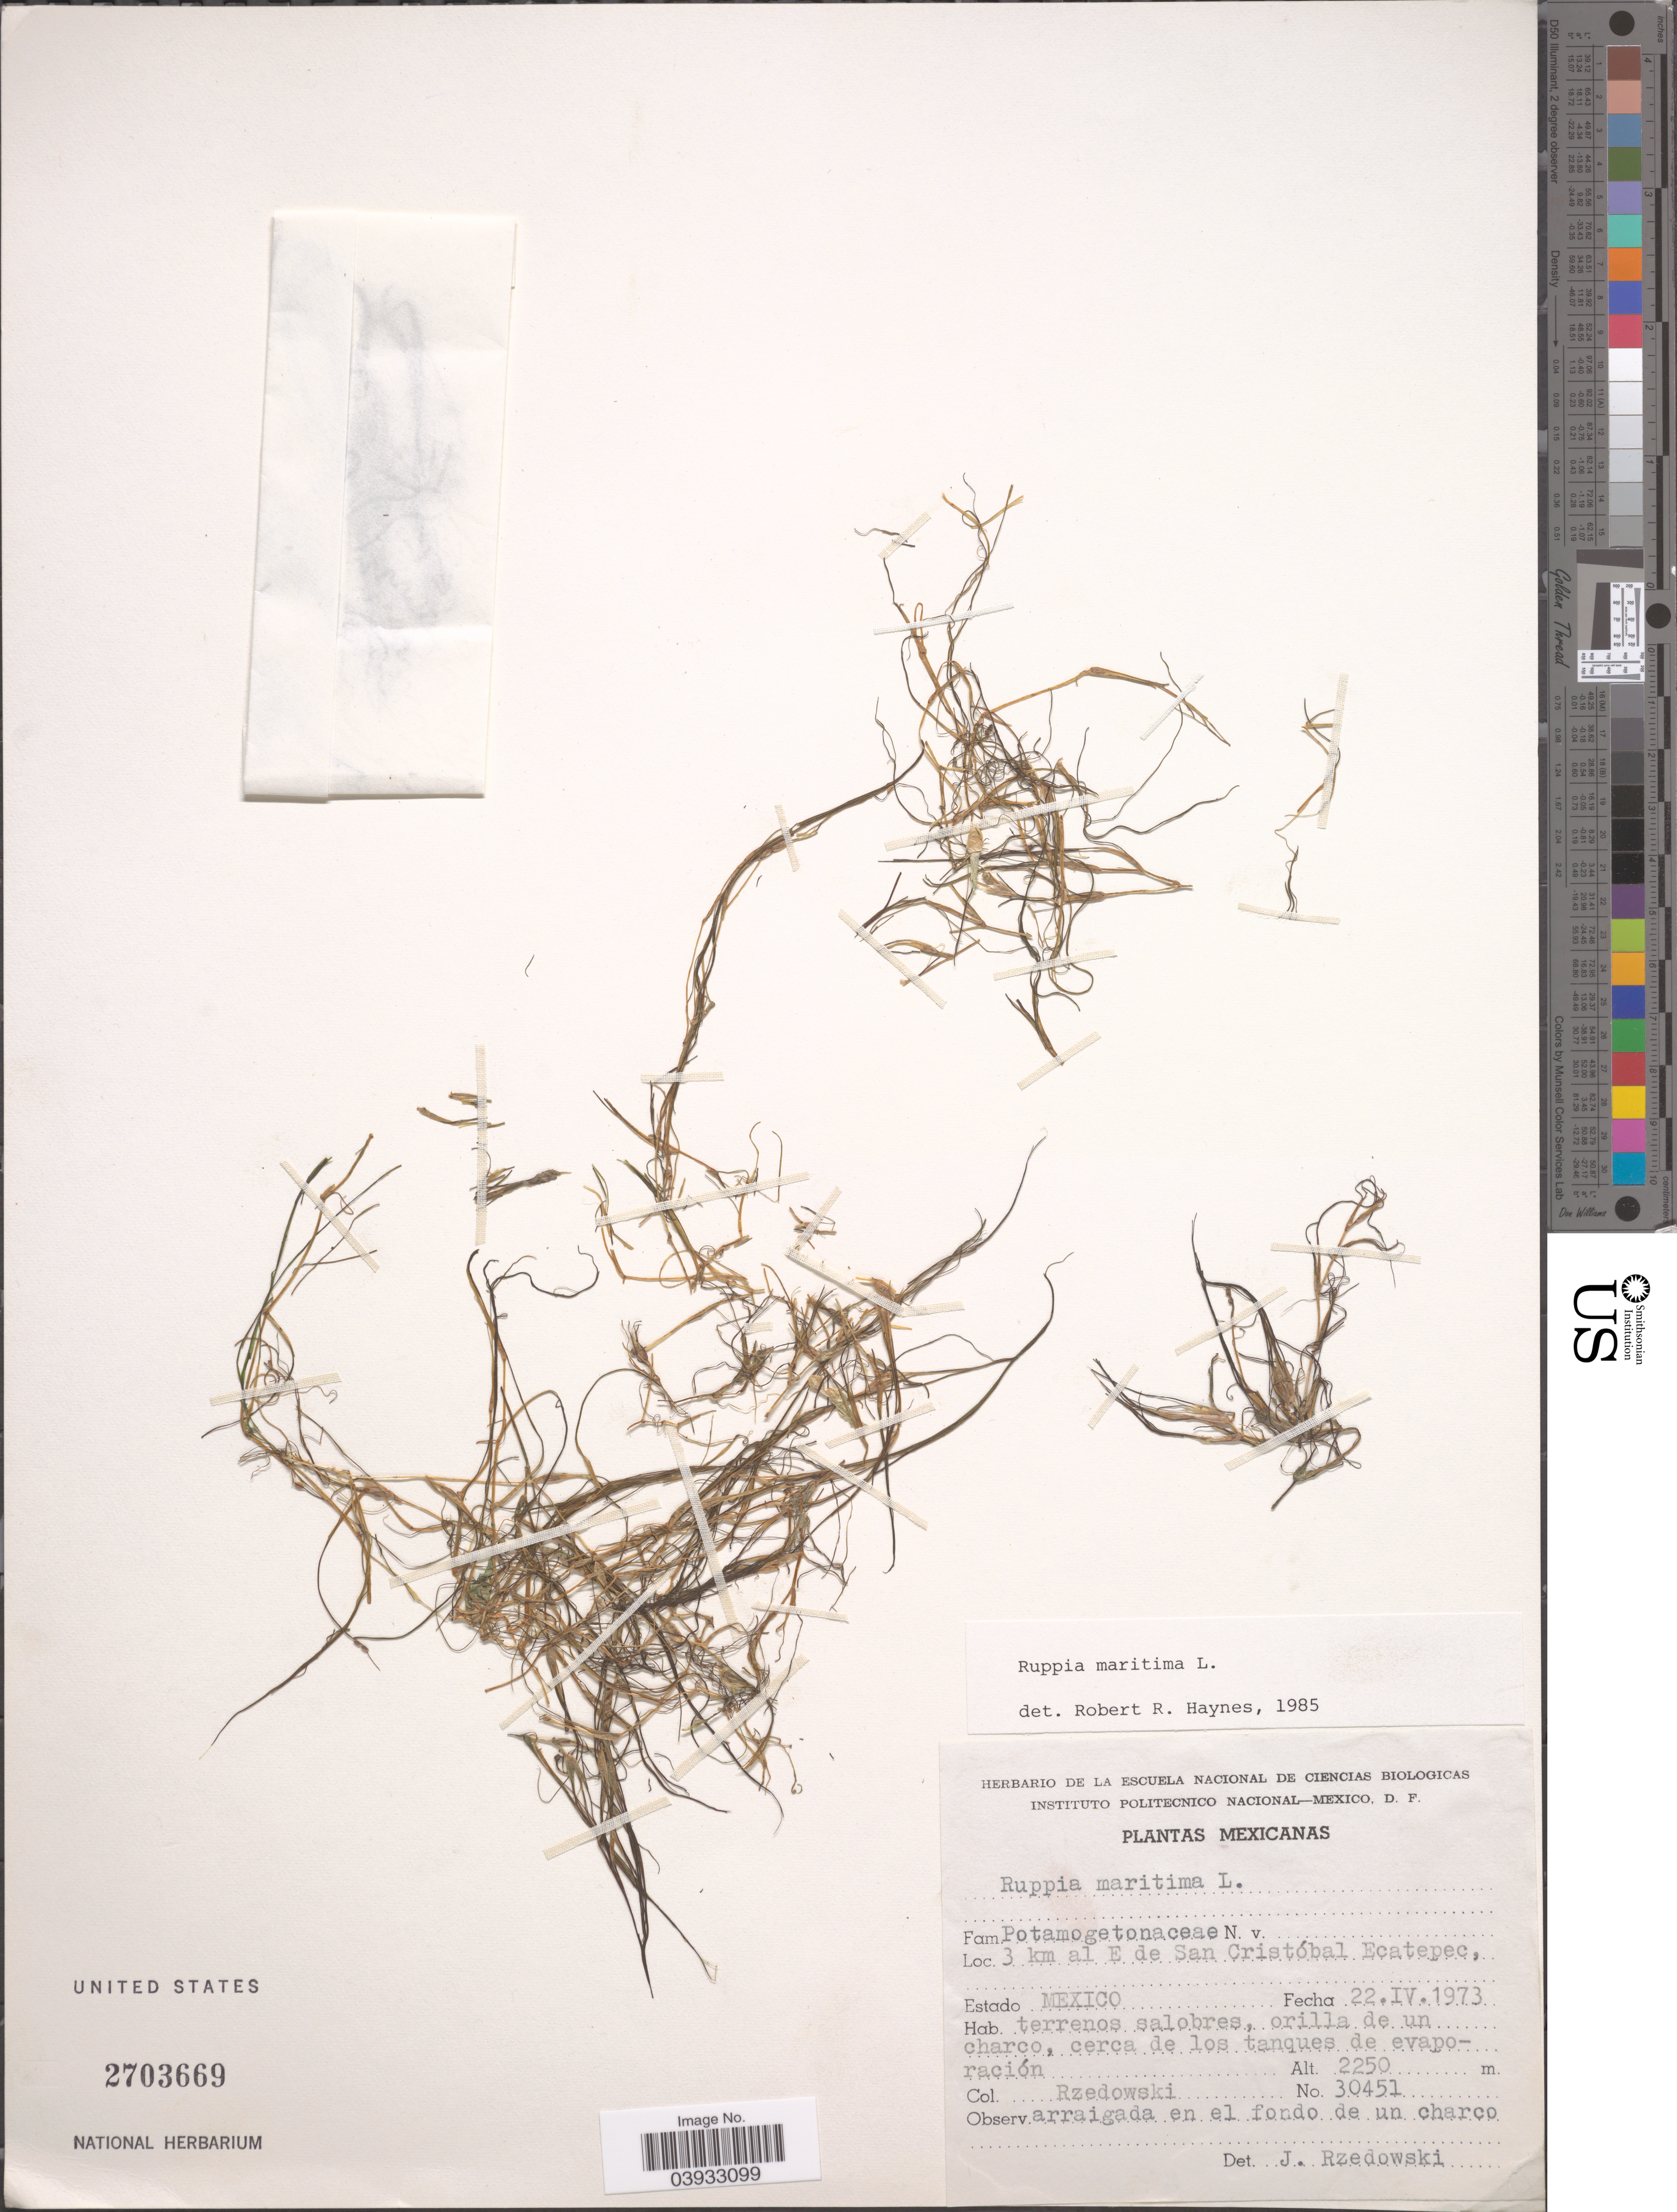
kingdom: Plantae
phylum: Tracheophyta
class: Liliopsida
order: Alismatales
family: Ruppiaceae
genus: Ruppia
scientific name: Ruppia maritima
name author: L.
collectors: Rzedowski, --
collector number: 30451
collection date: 1973-04-22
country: Mexico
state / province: México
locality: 3 km al E de San Cristóbal Ecatepec.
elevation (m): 2250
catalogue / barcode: US 2703669